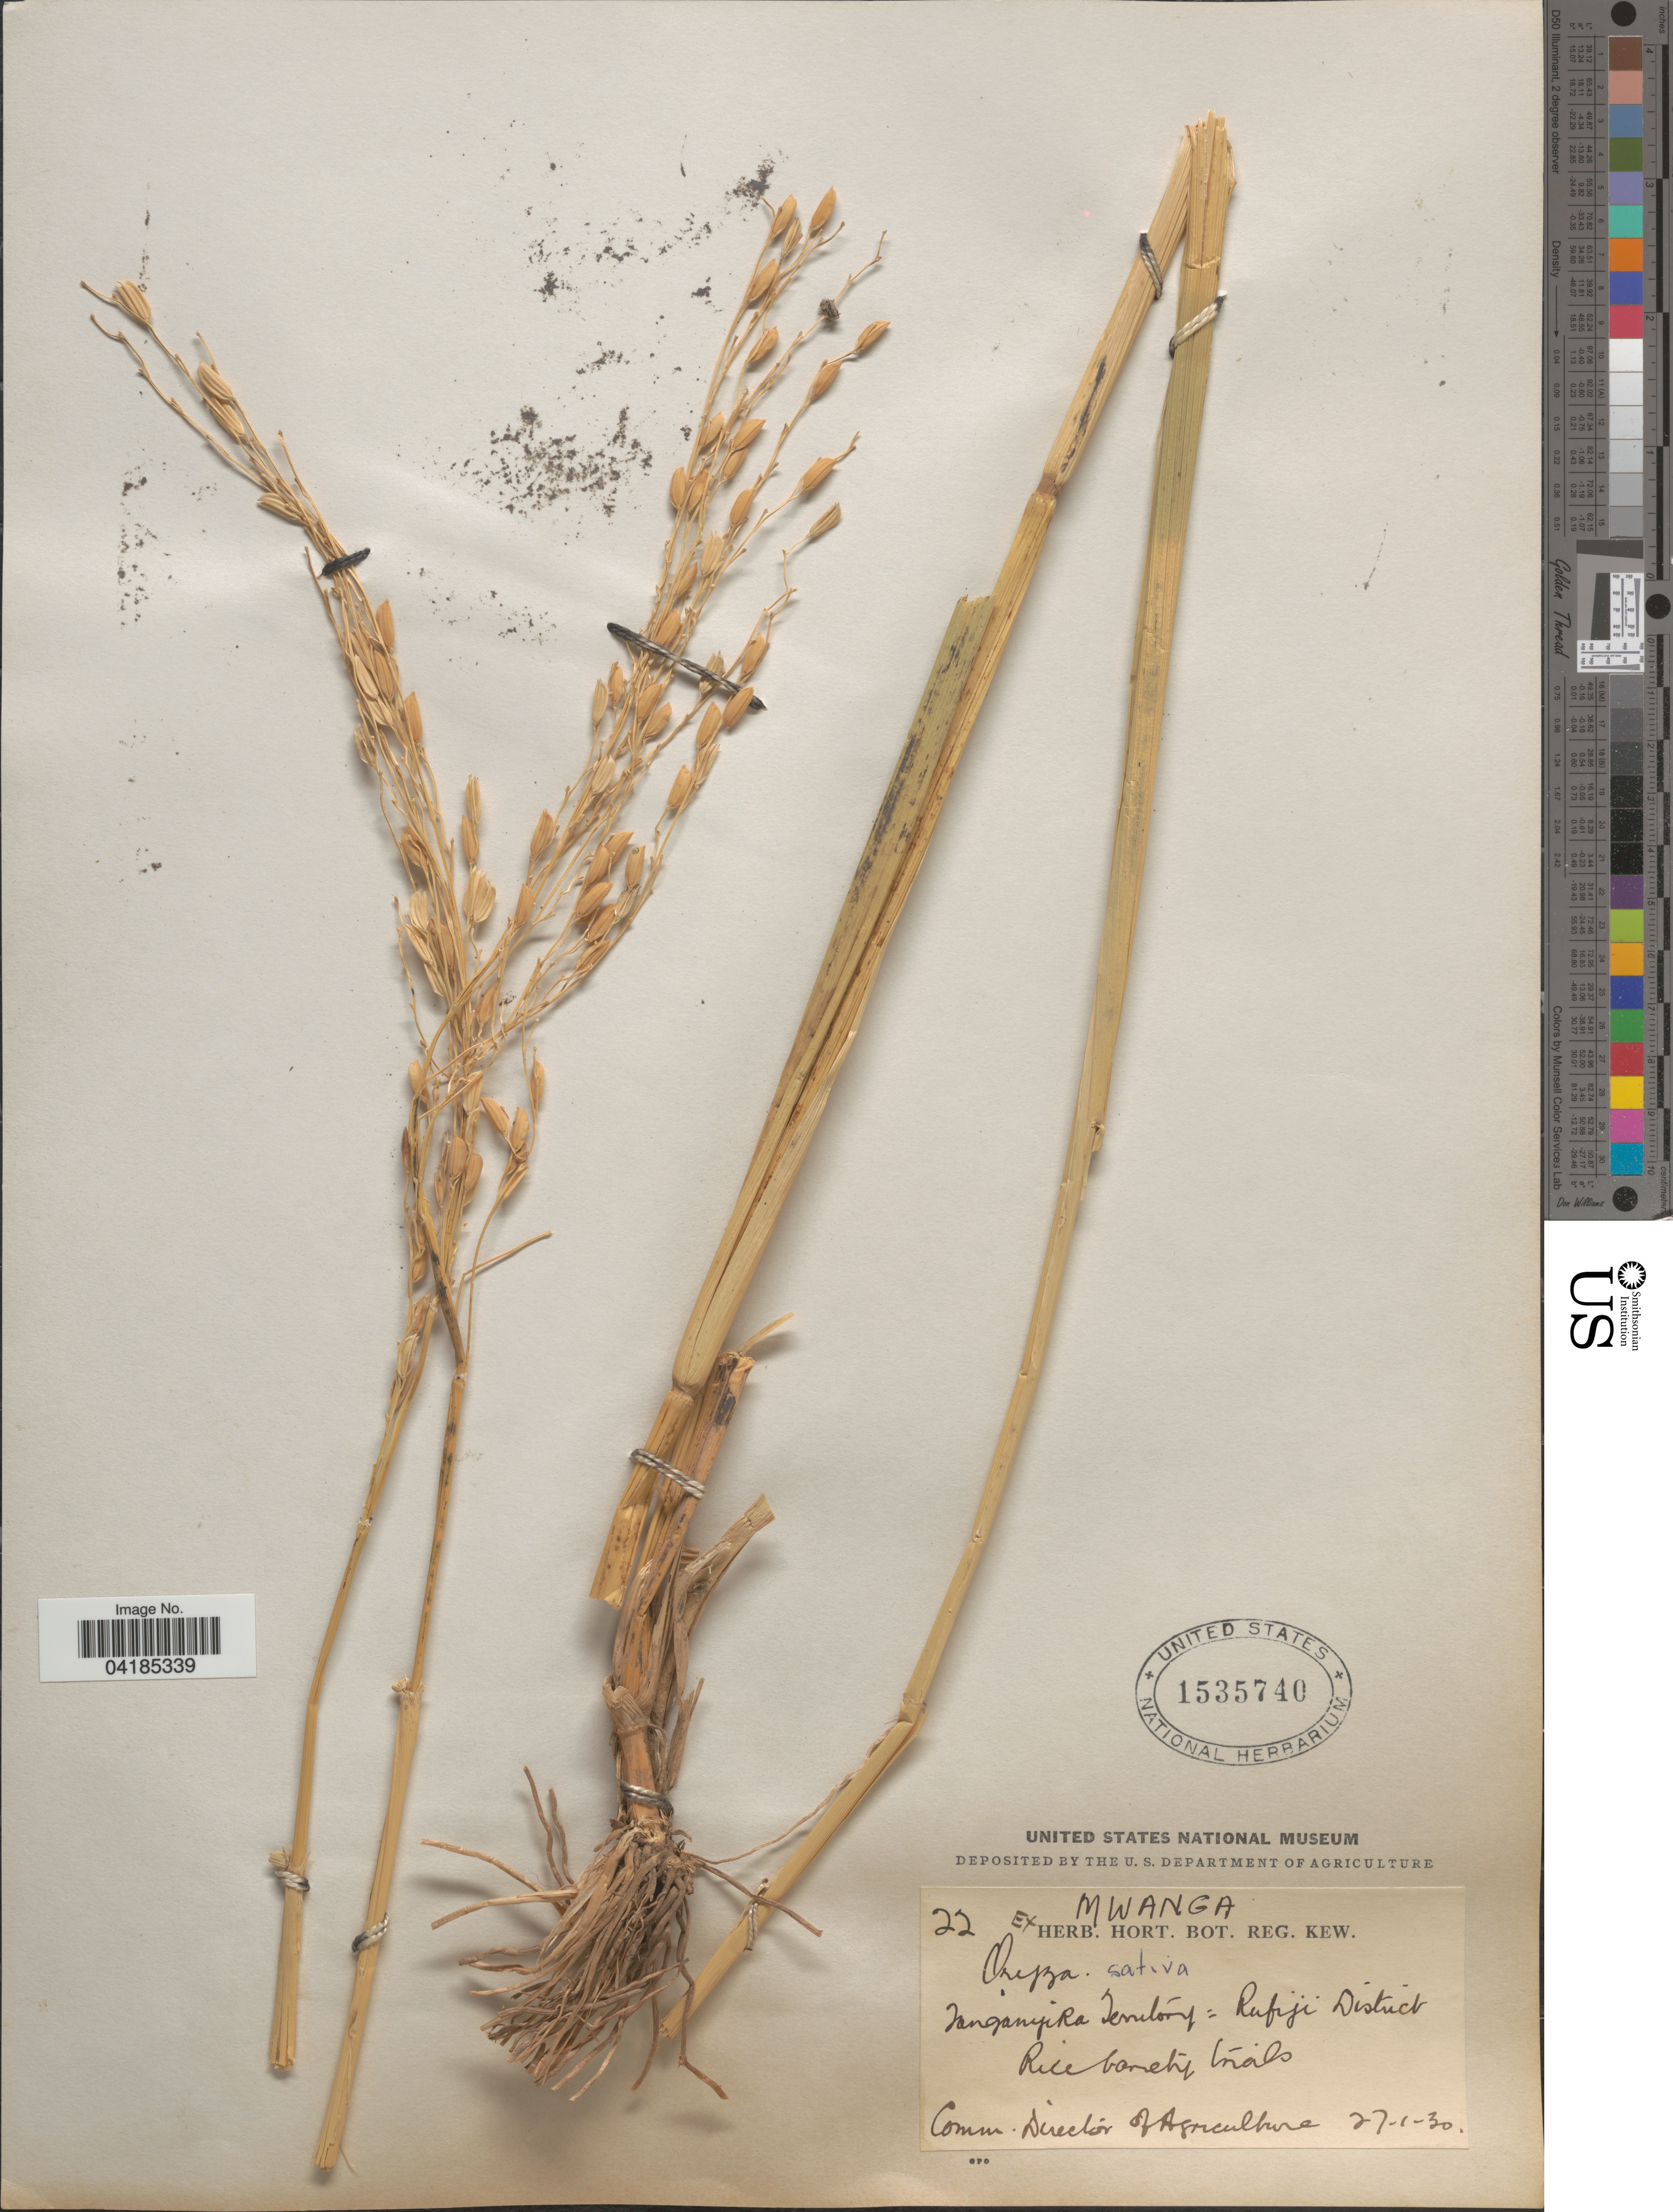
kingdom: Plantae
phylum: Tracheophyta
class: Liliopsida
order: Poales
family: Poaceae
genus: Oryza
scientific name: Oryza sativa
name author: L.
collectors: ex herb. Hort. Reg. Kew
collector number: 22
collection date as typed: Transcribed d/m/y: 27/1/30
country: Tanzania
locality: Tanganyika Territory: Rufiji District.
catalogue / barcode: US 1535740